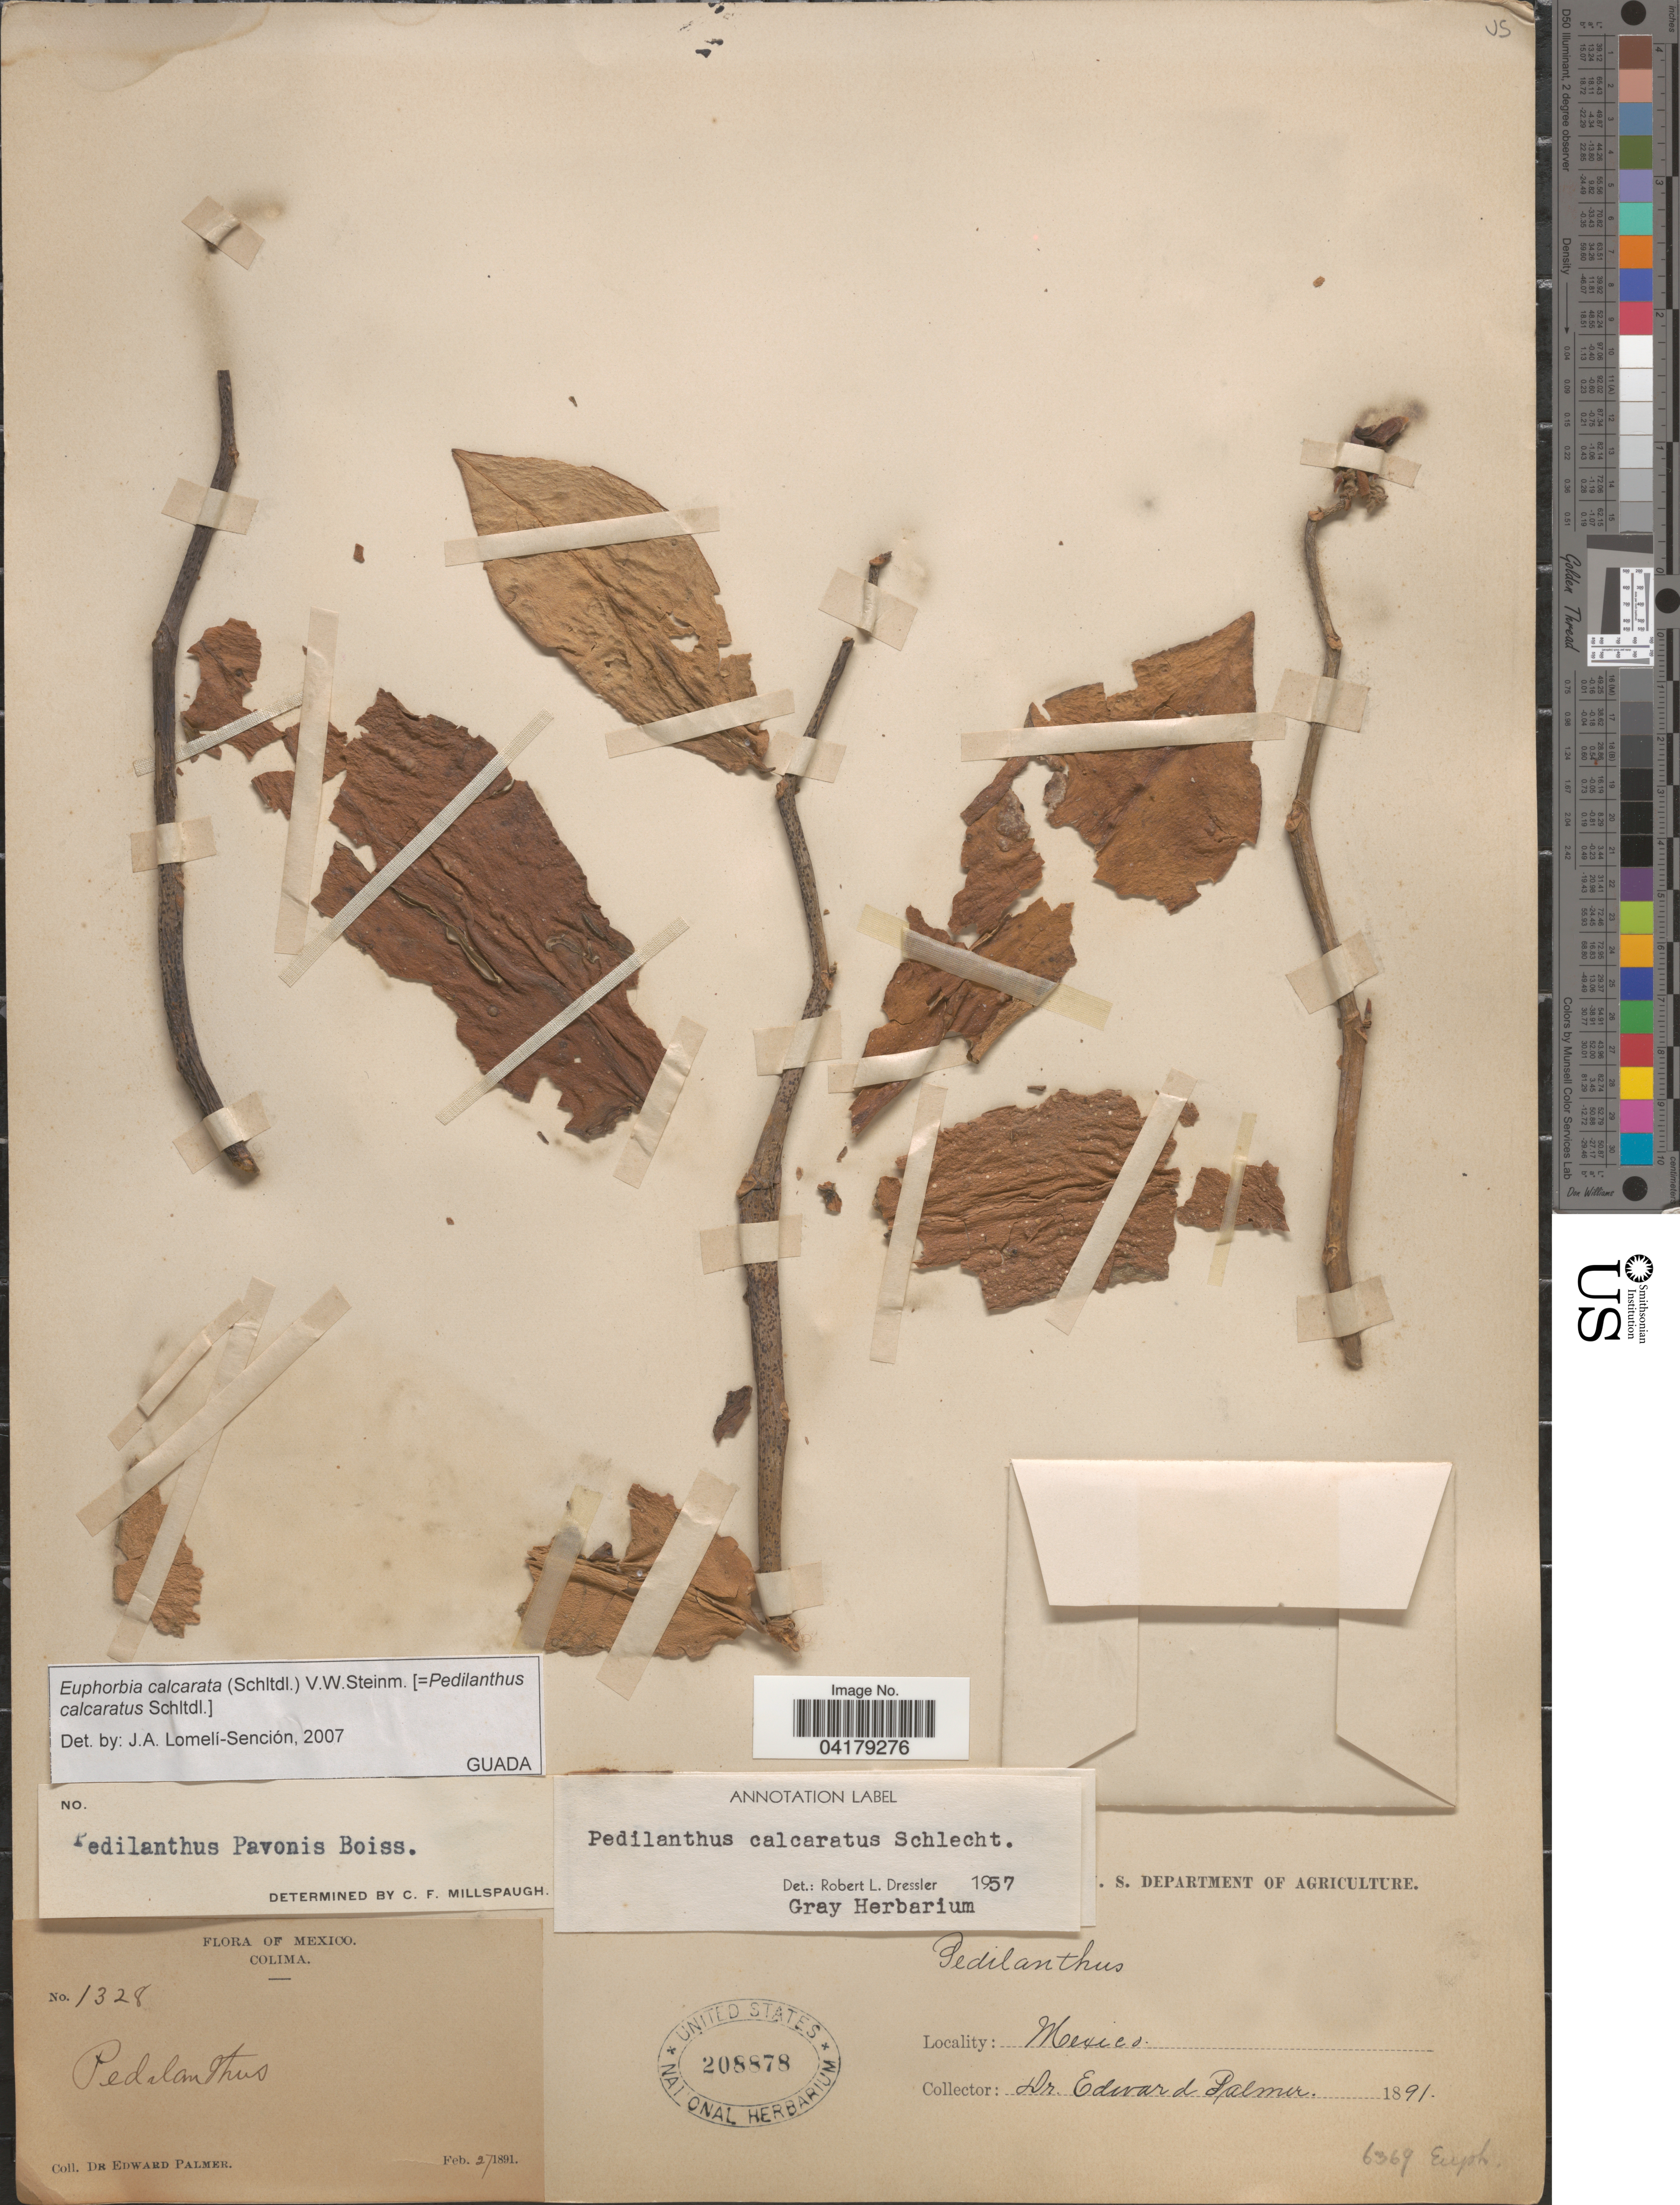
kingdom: Plantae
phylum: Tracheophyta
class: Magnoliopsida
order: Malpighiales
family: Euphorbiaceae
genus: Euphorbia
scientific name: Euphorbia calcarata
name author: (Schltdl.) V.W. Steinm.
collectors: E. Palmer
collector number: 1328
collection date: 1891-02-27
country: Mexico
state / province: Colima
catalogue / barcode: US 208878